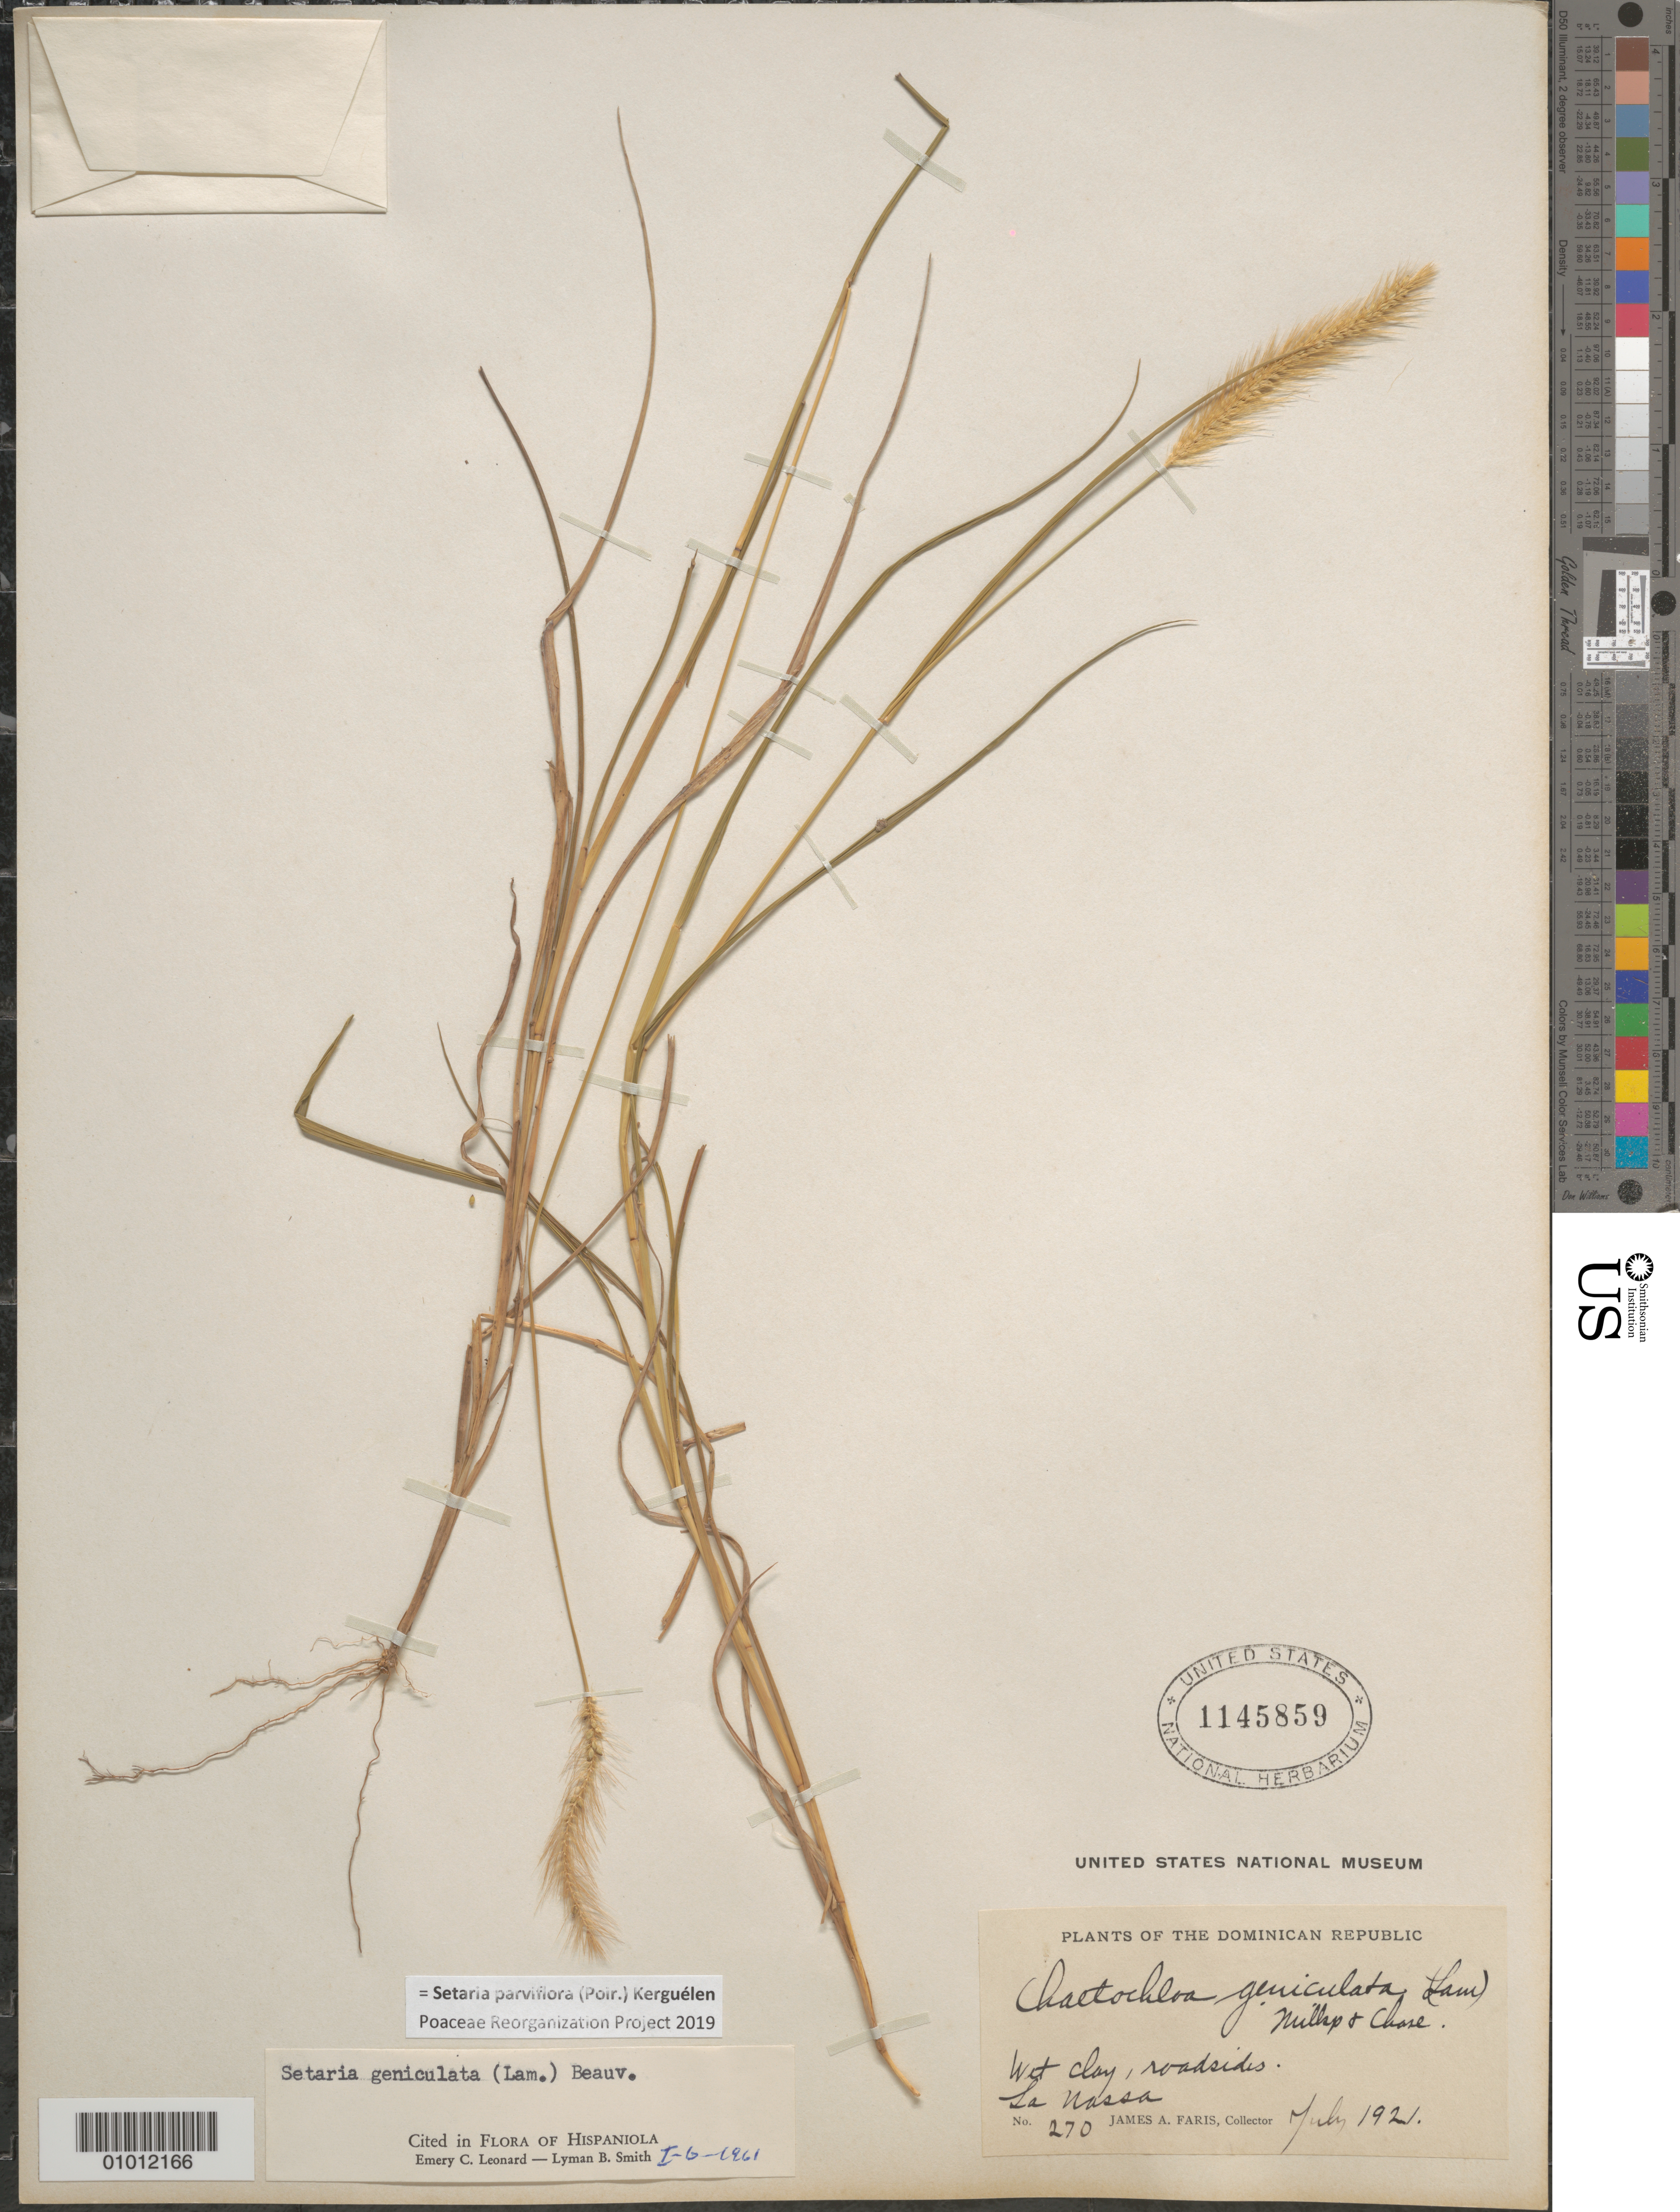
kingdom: Plantae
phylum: Tracheophyta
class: Liliopsida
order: Poales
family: Poaceae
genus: Setaria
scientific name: Setaria parviflora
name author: (Poir.) Kerguélen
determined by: Poaceae Reorganization Project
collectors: J. Faris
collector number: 270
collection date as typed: Jul 1921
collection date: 1921-07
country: Dominican Republic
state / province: San Cristóbal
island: Hispaniola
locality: La Nassa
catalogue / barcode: US 1145859